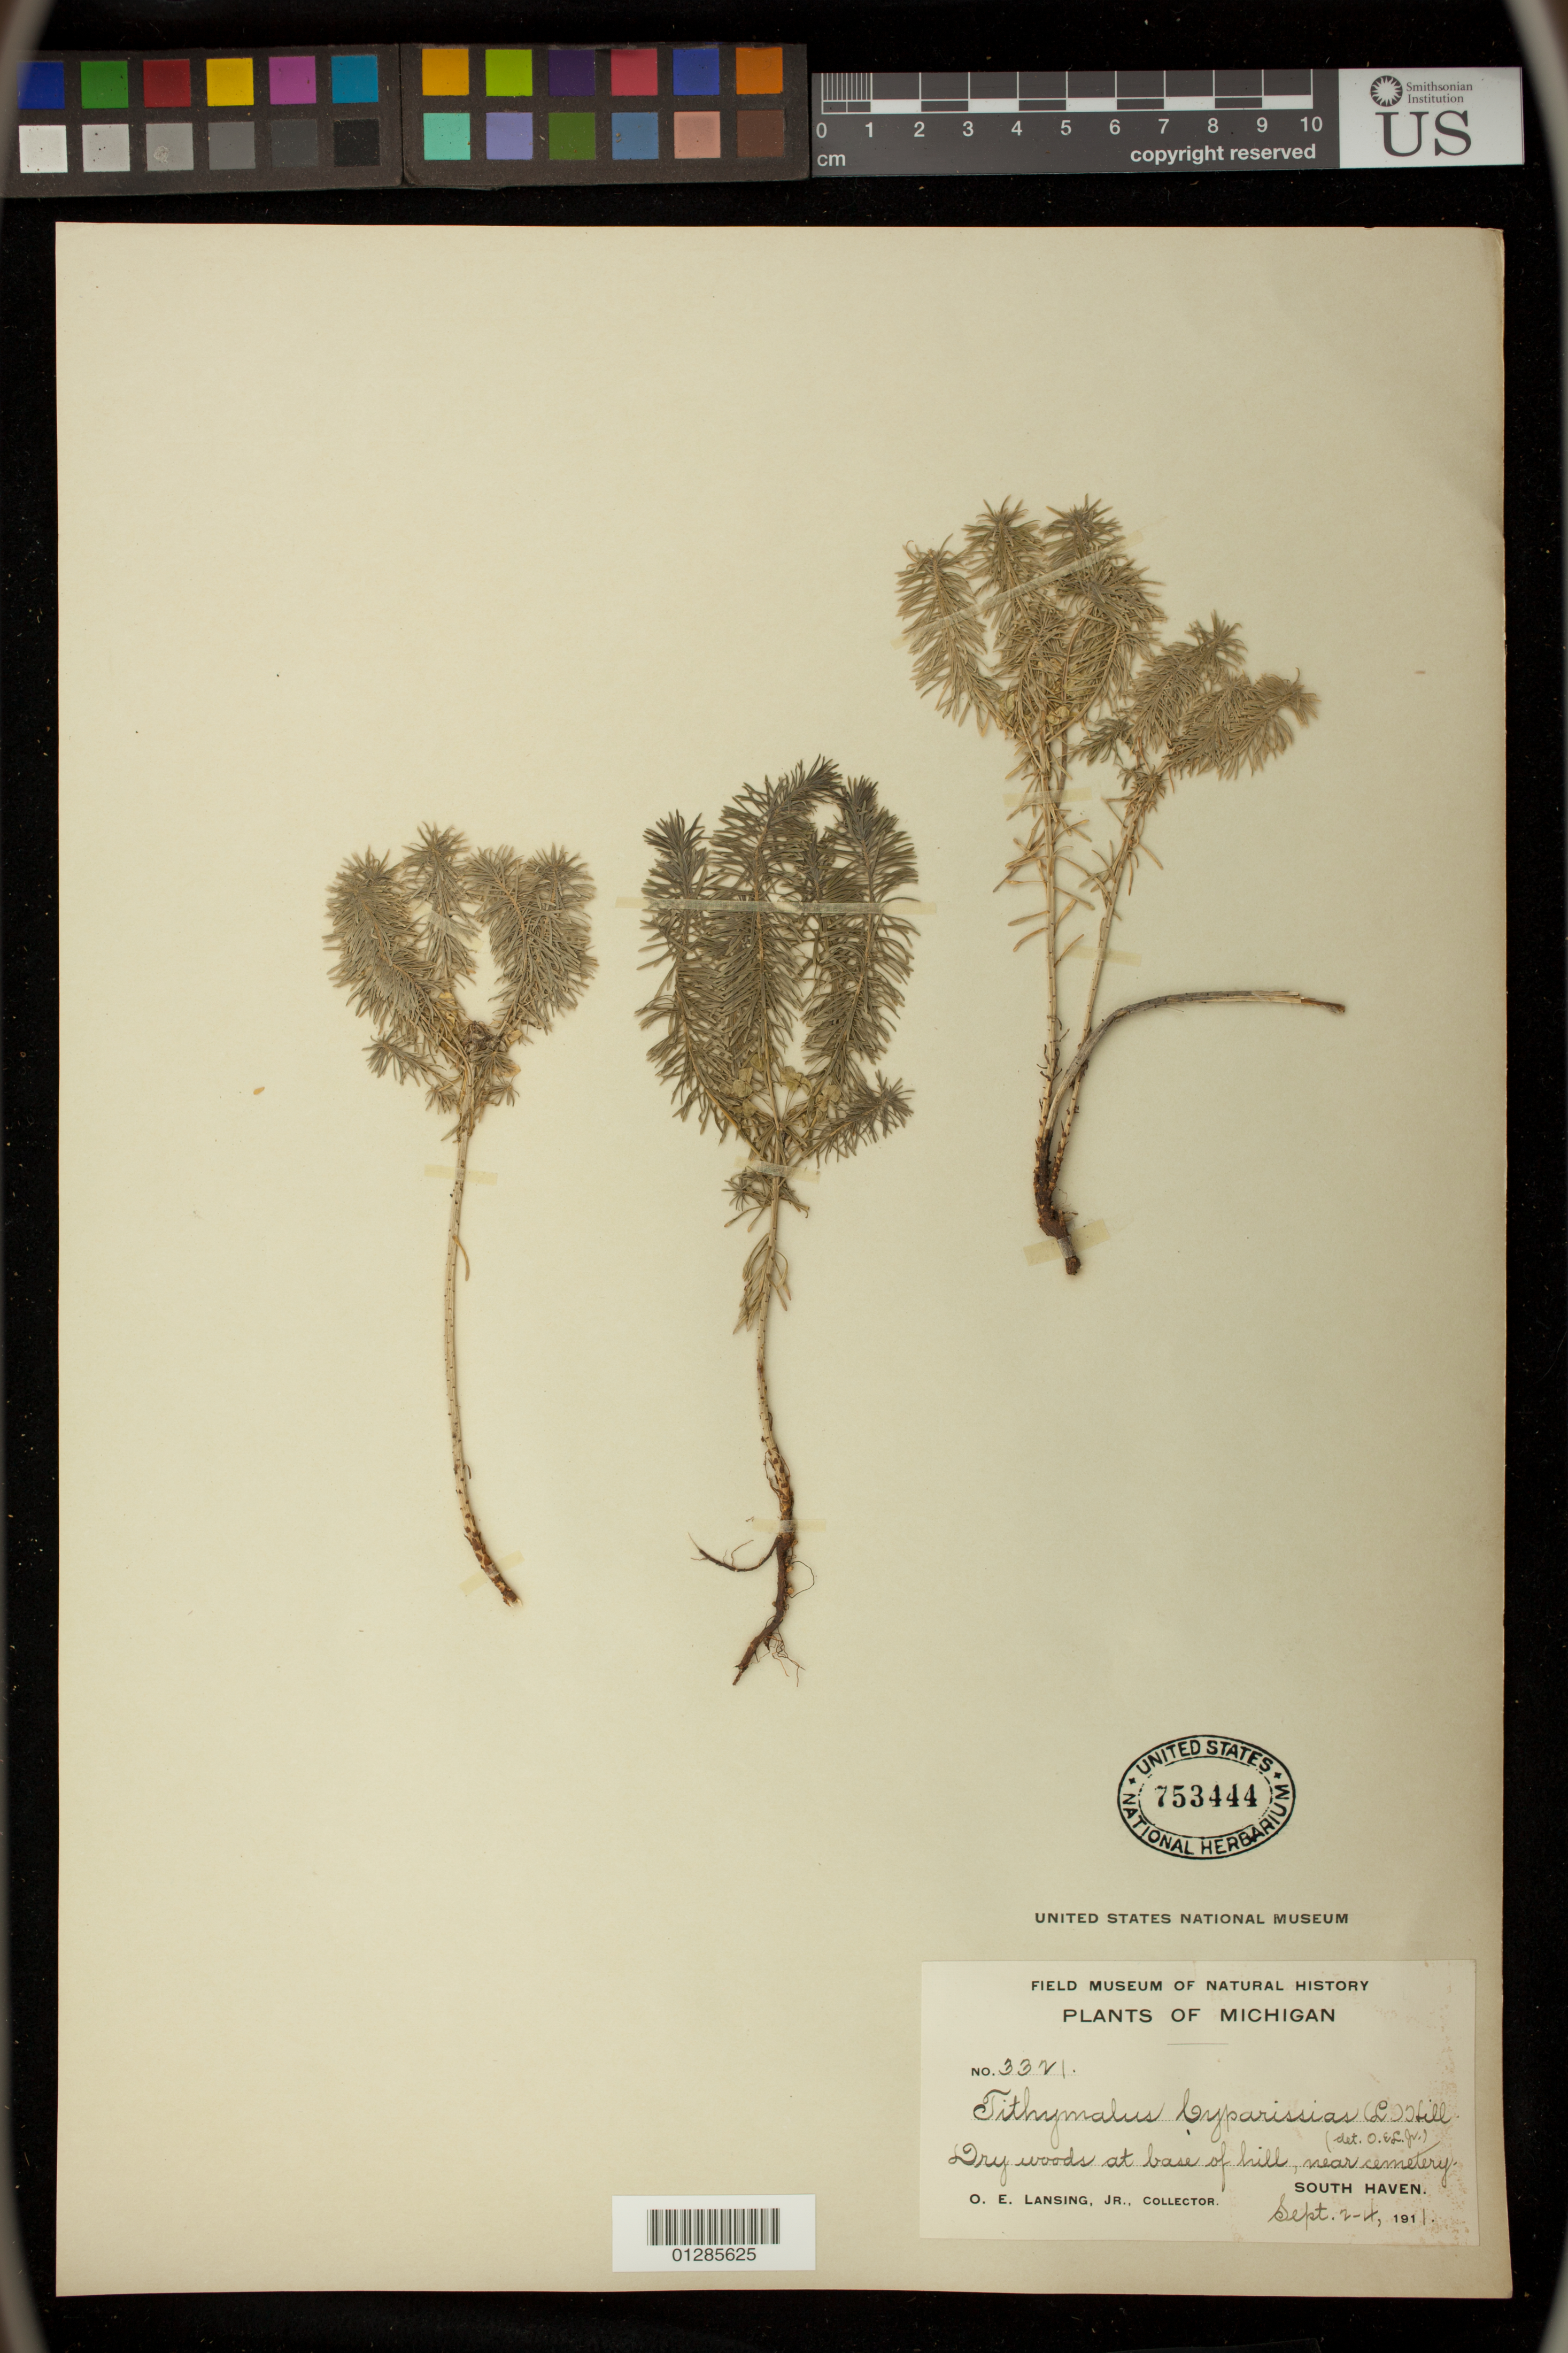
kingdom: Plantae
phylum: Tracheophyta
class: Magnoliopsida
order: Malpighiales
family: Euphorbiaceae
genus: Euphorbia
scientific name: Euphorbia cyparissias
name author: L.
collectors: O. E. Lansing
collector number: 3321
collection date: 1911-09-02/1911-09-04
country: United States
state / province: Michigan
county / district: Van Buren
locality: At base of hill, near cemetery, South Haven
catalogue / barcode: US 753444